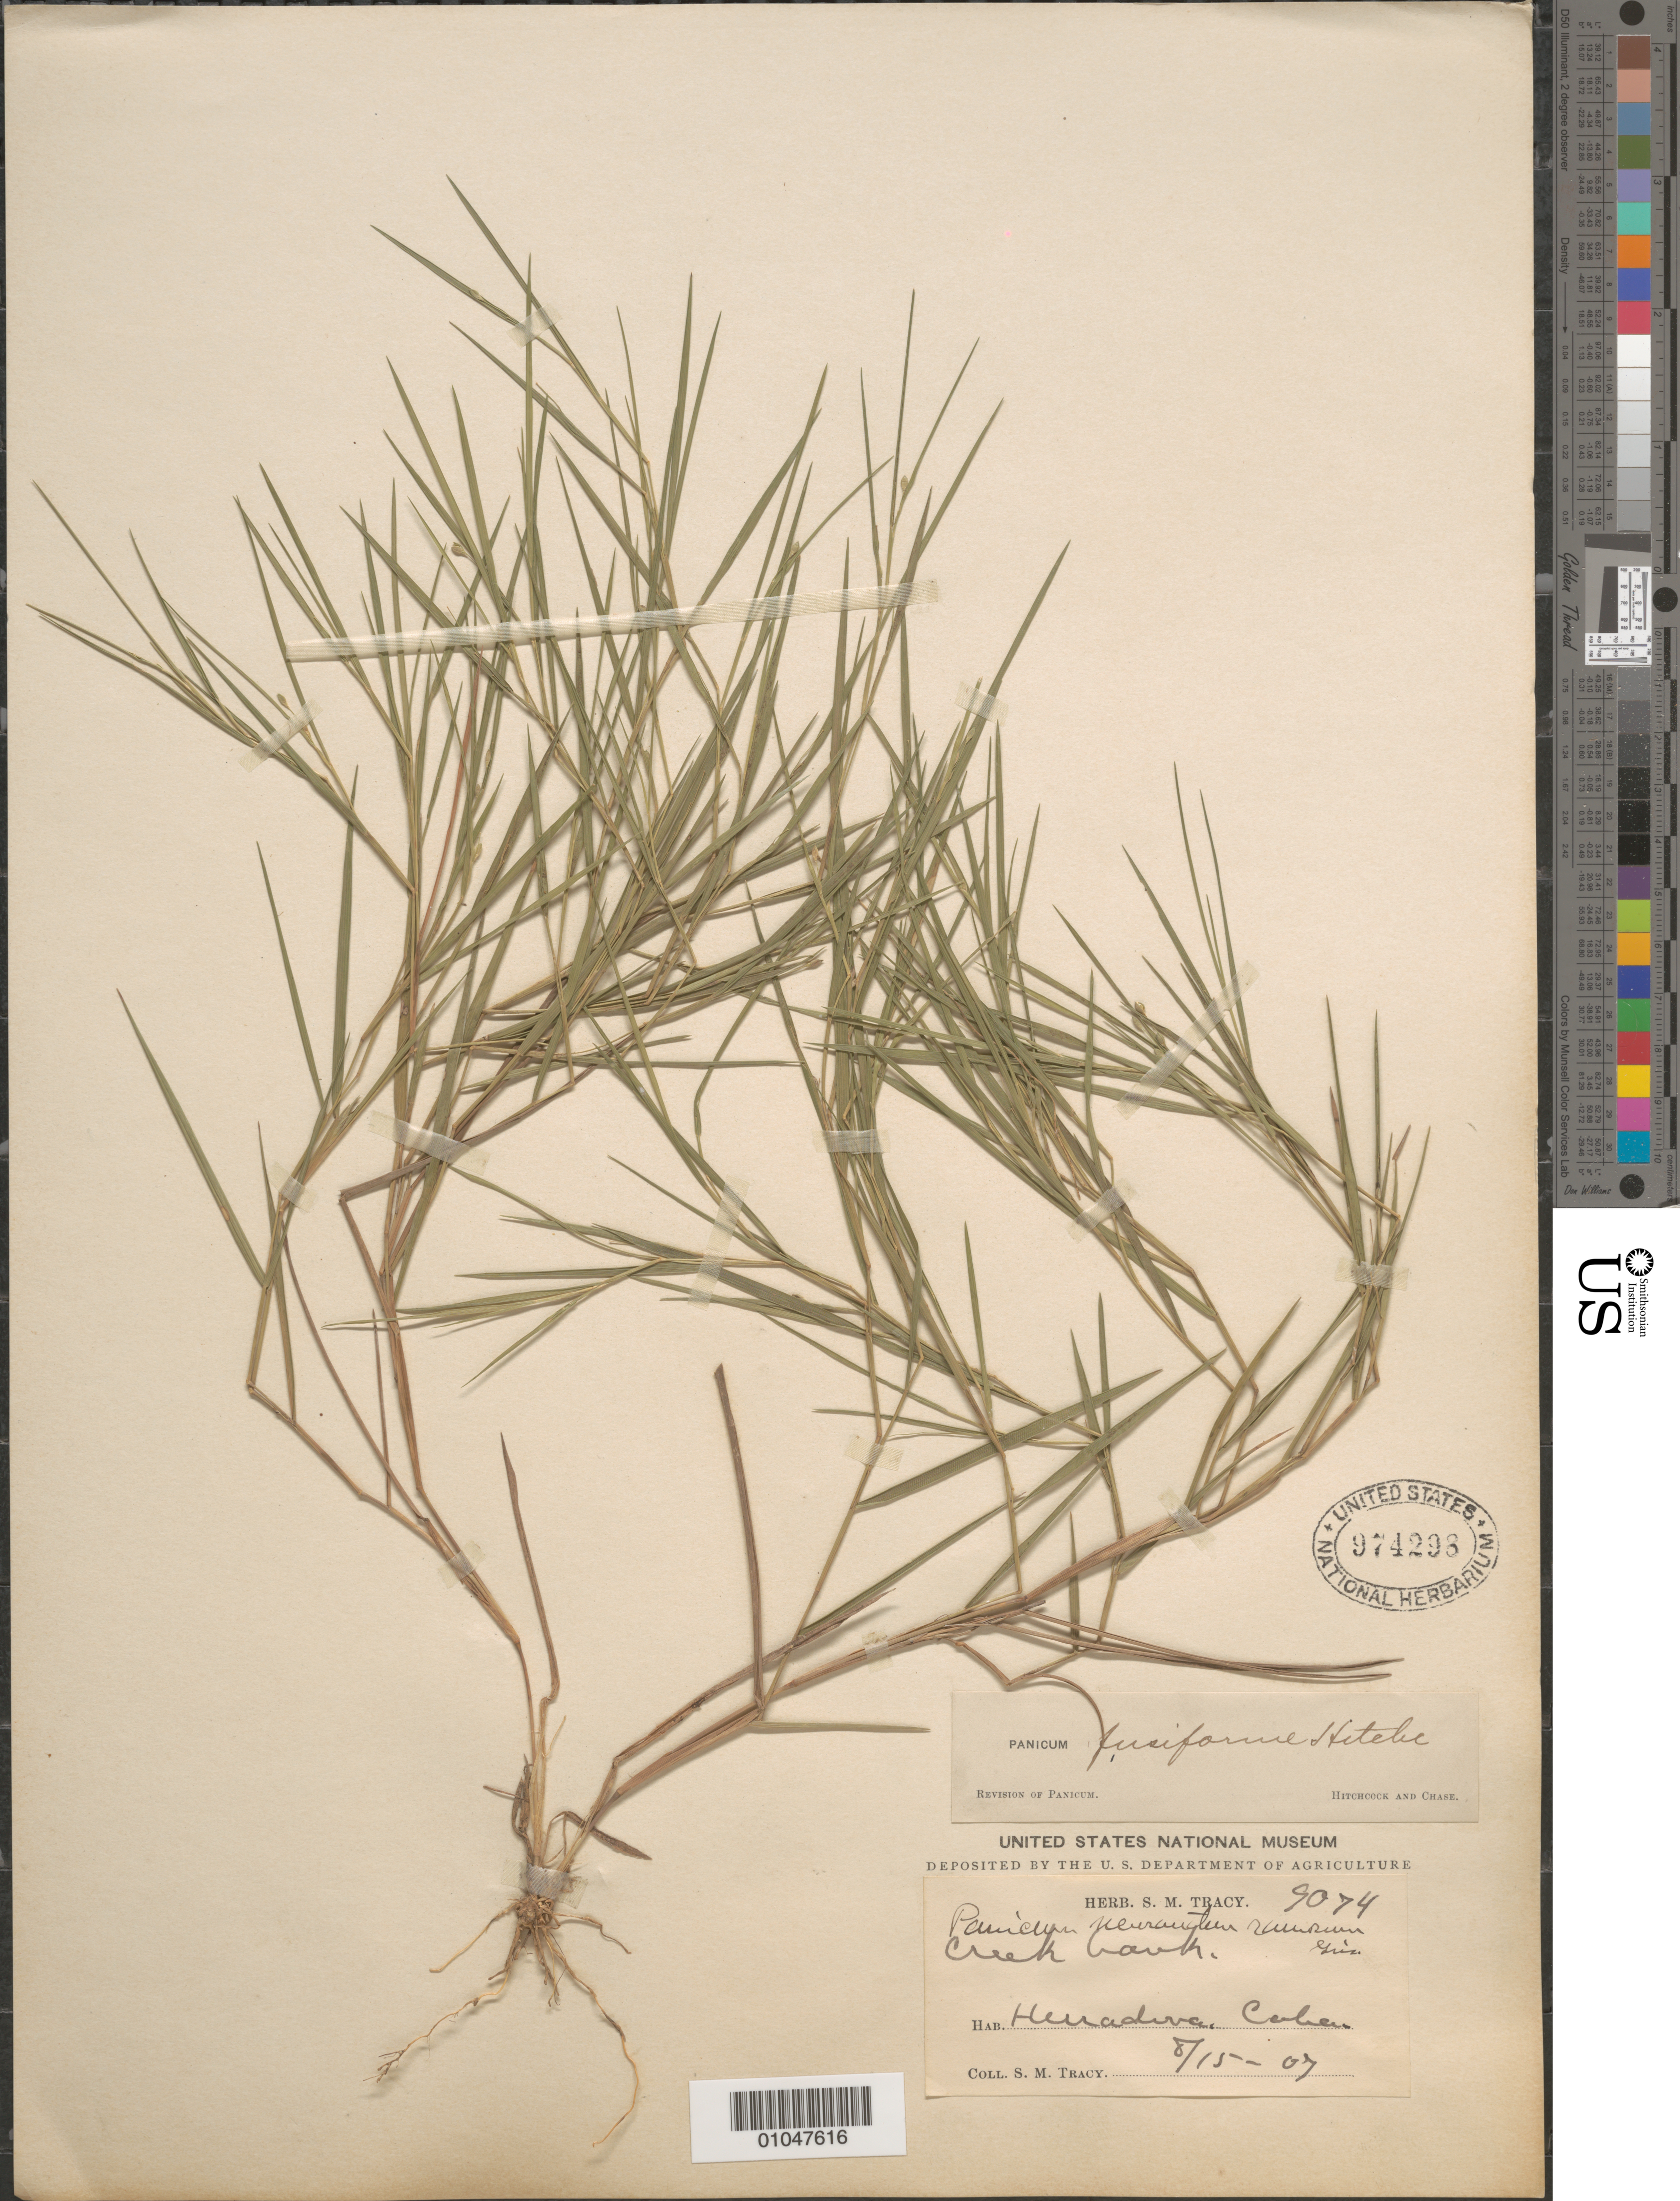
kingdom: Plantae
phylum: Tracheophyta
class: Liliopsida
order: Poales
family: Poaceae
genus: Panicum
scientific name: Panicum fusiforme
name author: Hitchc.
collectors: S. M. Tracy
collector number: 9074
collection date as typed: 15 Aug 1907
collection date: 1907-08-15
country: Cuba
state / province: Ciego de Ávila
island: Cuba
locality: Herradura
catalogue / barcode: US 974298